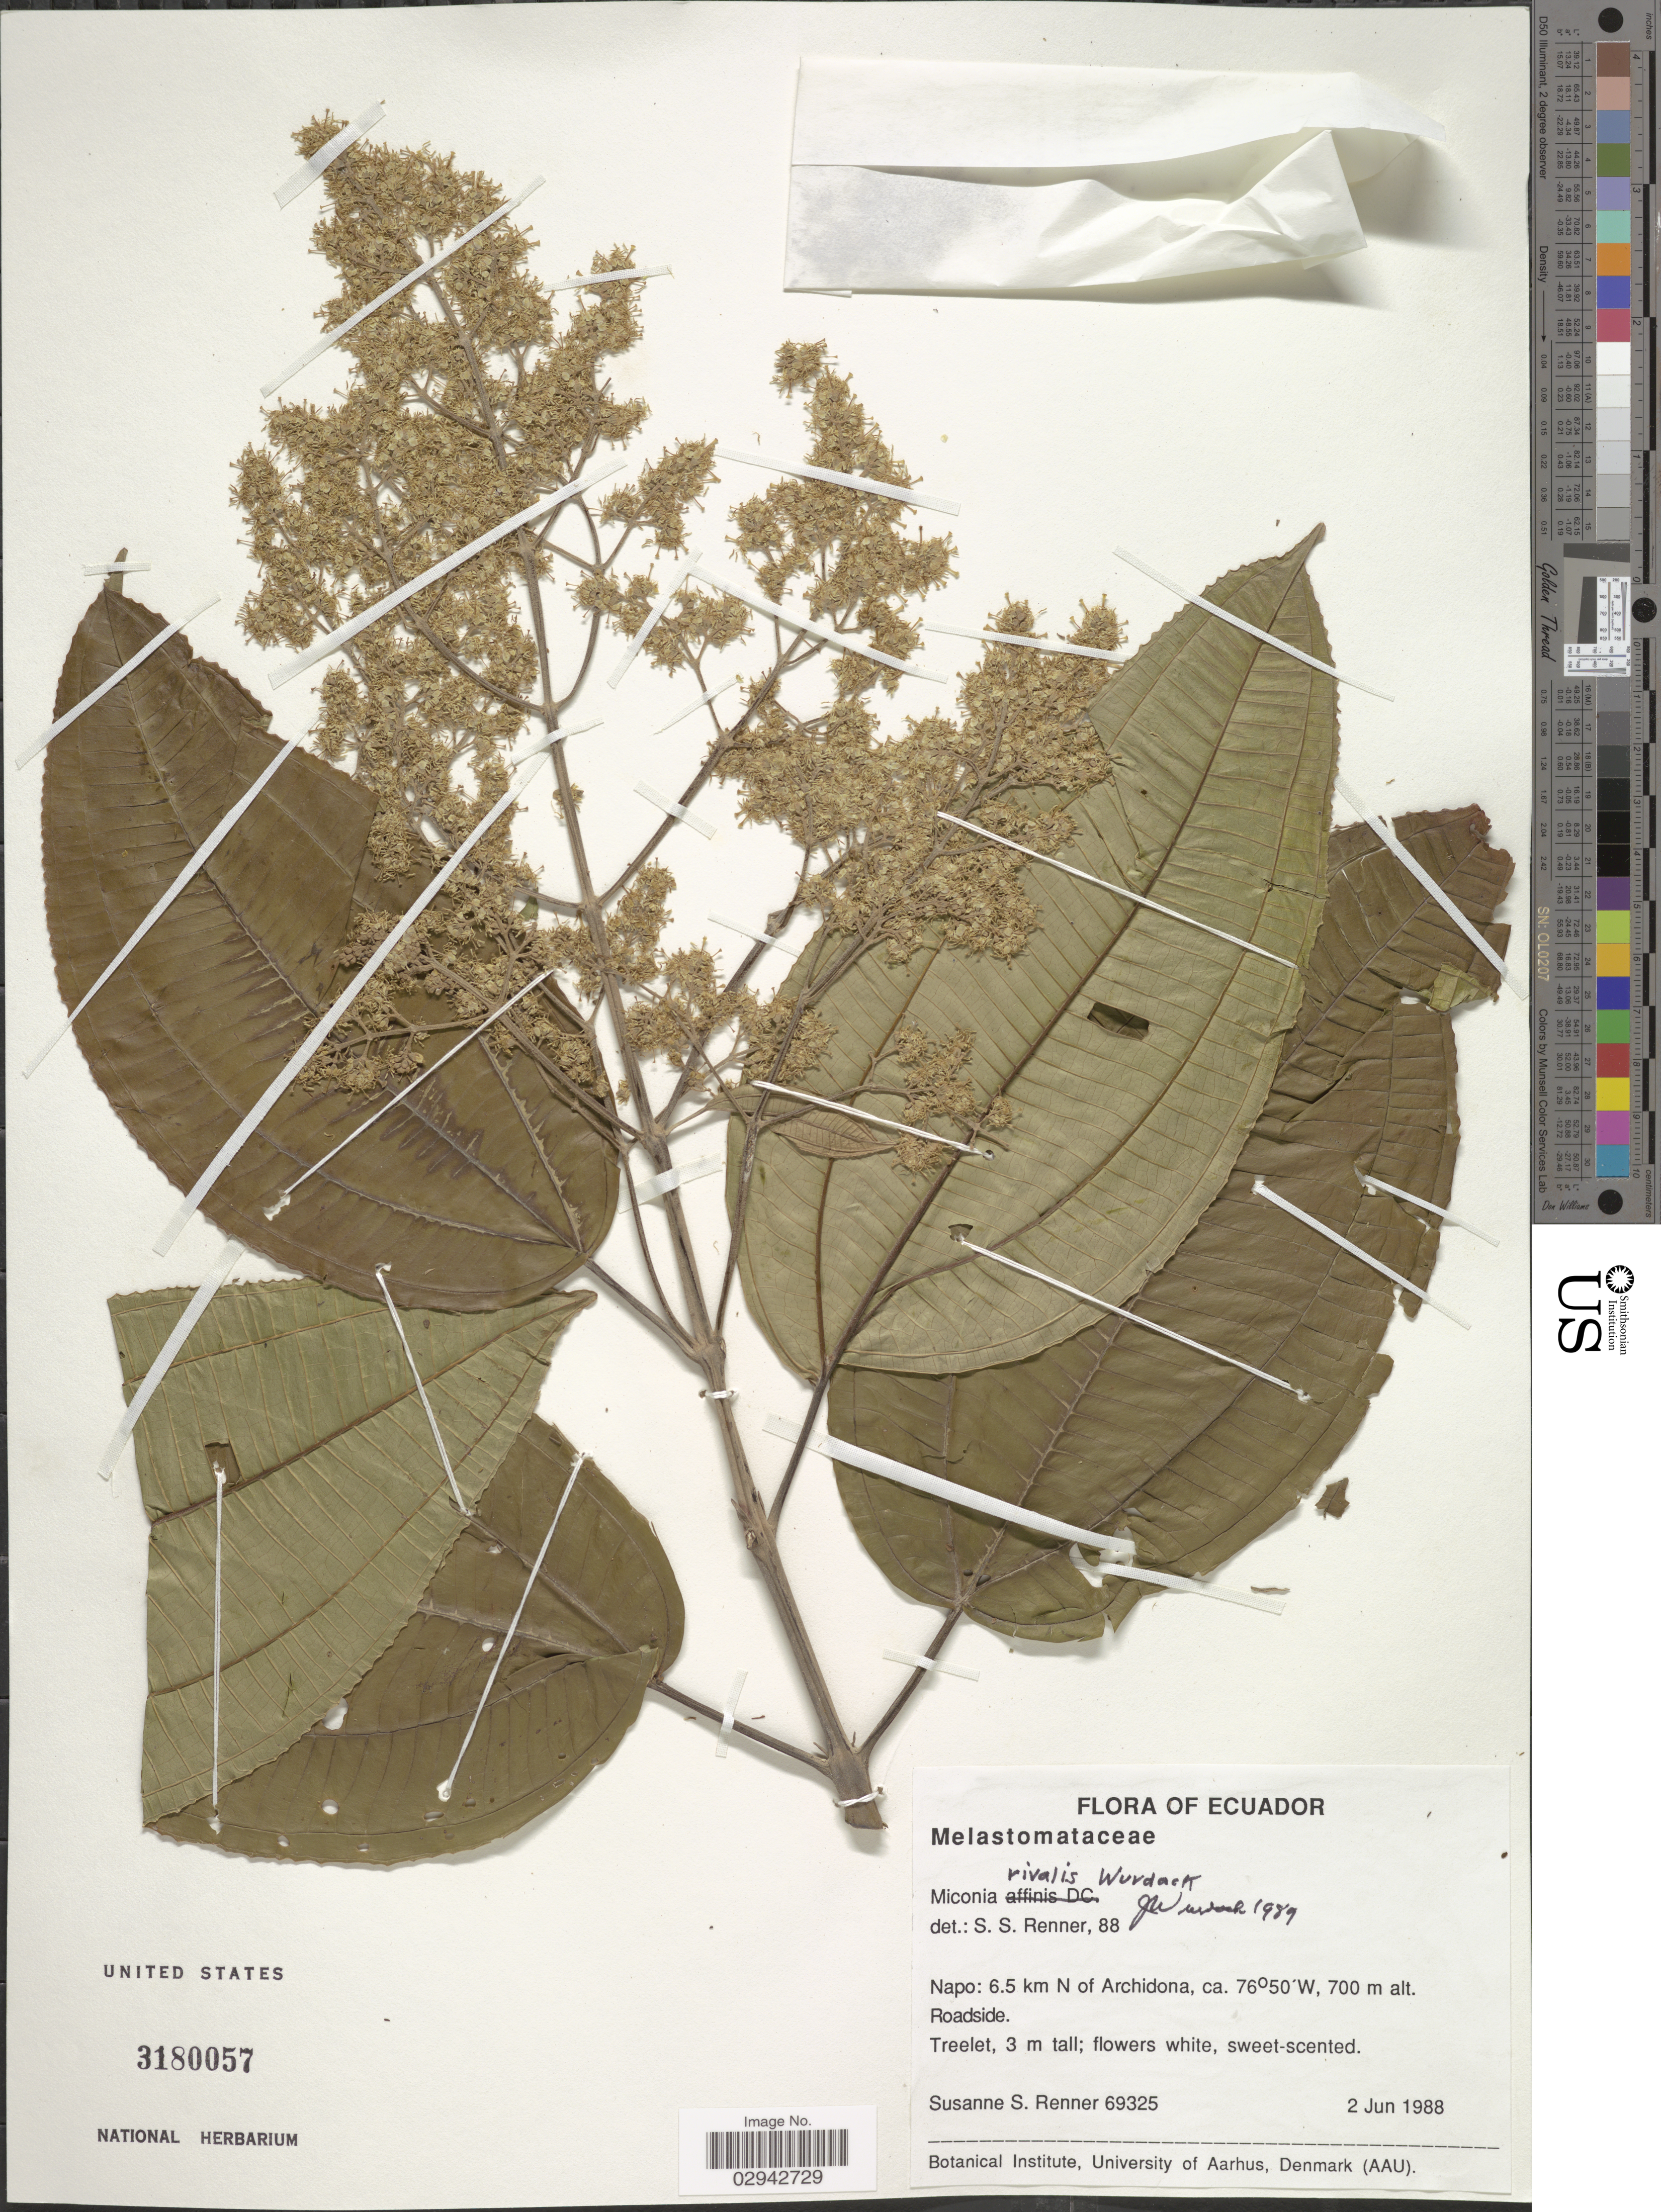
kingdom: Plantae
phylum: Tracheophyta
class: Magnoliopsida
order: Myrtales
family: Melastomataceae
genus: Miconia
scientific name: Miconia rivalis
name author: Wurdack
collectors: S. S. Renner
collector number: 69325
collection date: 1988-06-02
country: Ecuador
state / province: Napo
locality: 6.5 km N of Archidona.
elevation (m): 700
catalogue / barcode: US 3180057